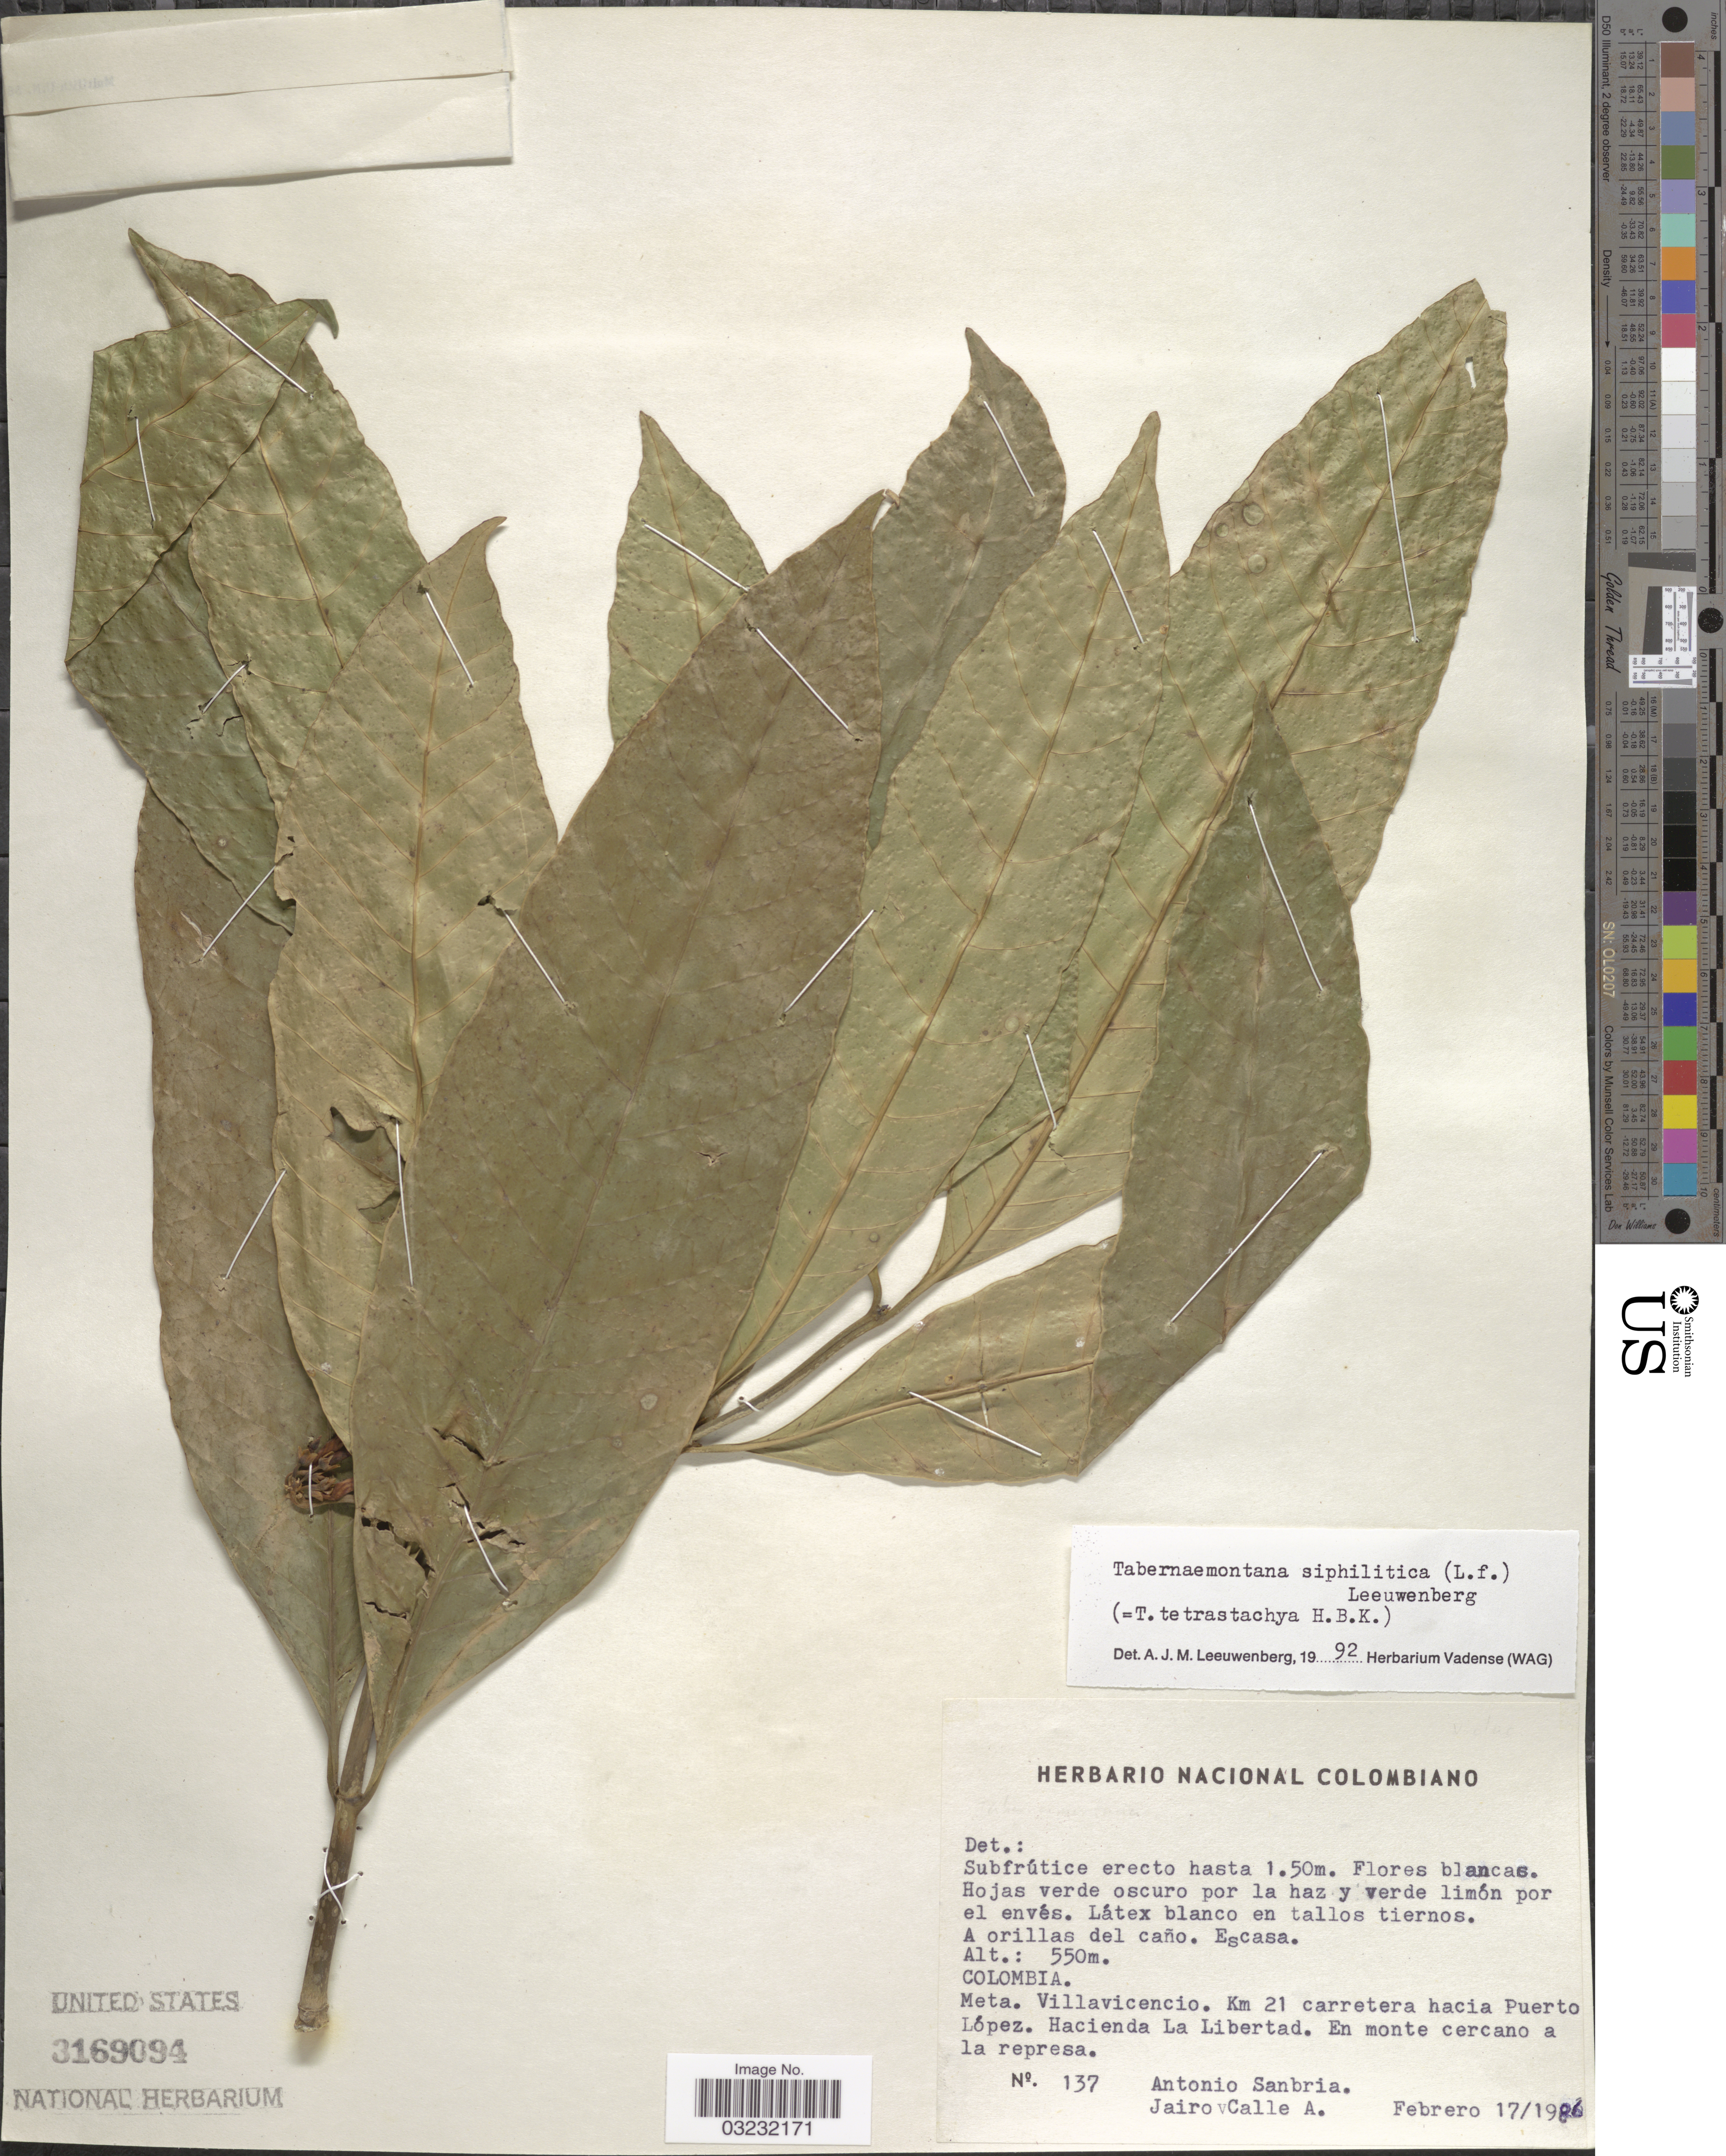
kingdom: Plantae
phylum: Tracheophyta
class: Magnoliopsida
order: Gentianales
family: Apocynaceae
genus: Tabernaemontana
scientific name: Tabernaemontana siphilitica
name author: (L. f.) Leeuwenb.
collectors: A. Sanbria & J. Calle A.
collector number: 137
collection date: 1986-02-17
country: Colombia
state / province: Meta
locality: Villavicencio. Km 21 carretera hacia Puerto López. Hacienda La Libertad.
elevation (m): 550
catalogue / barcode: US 3169094